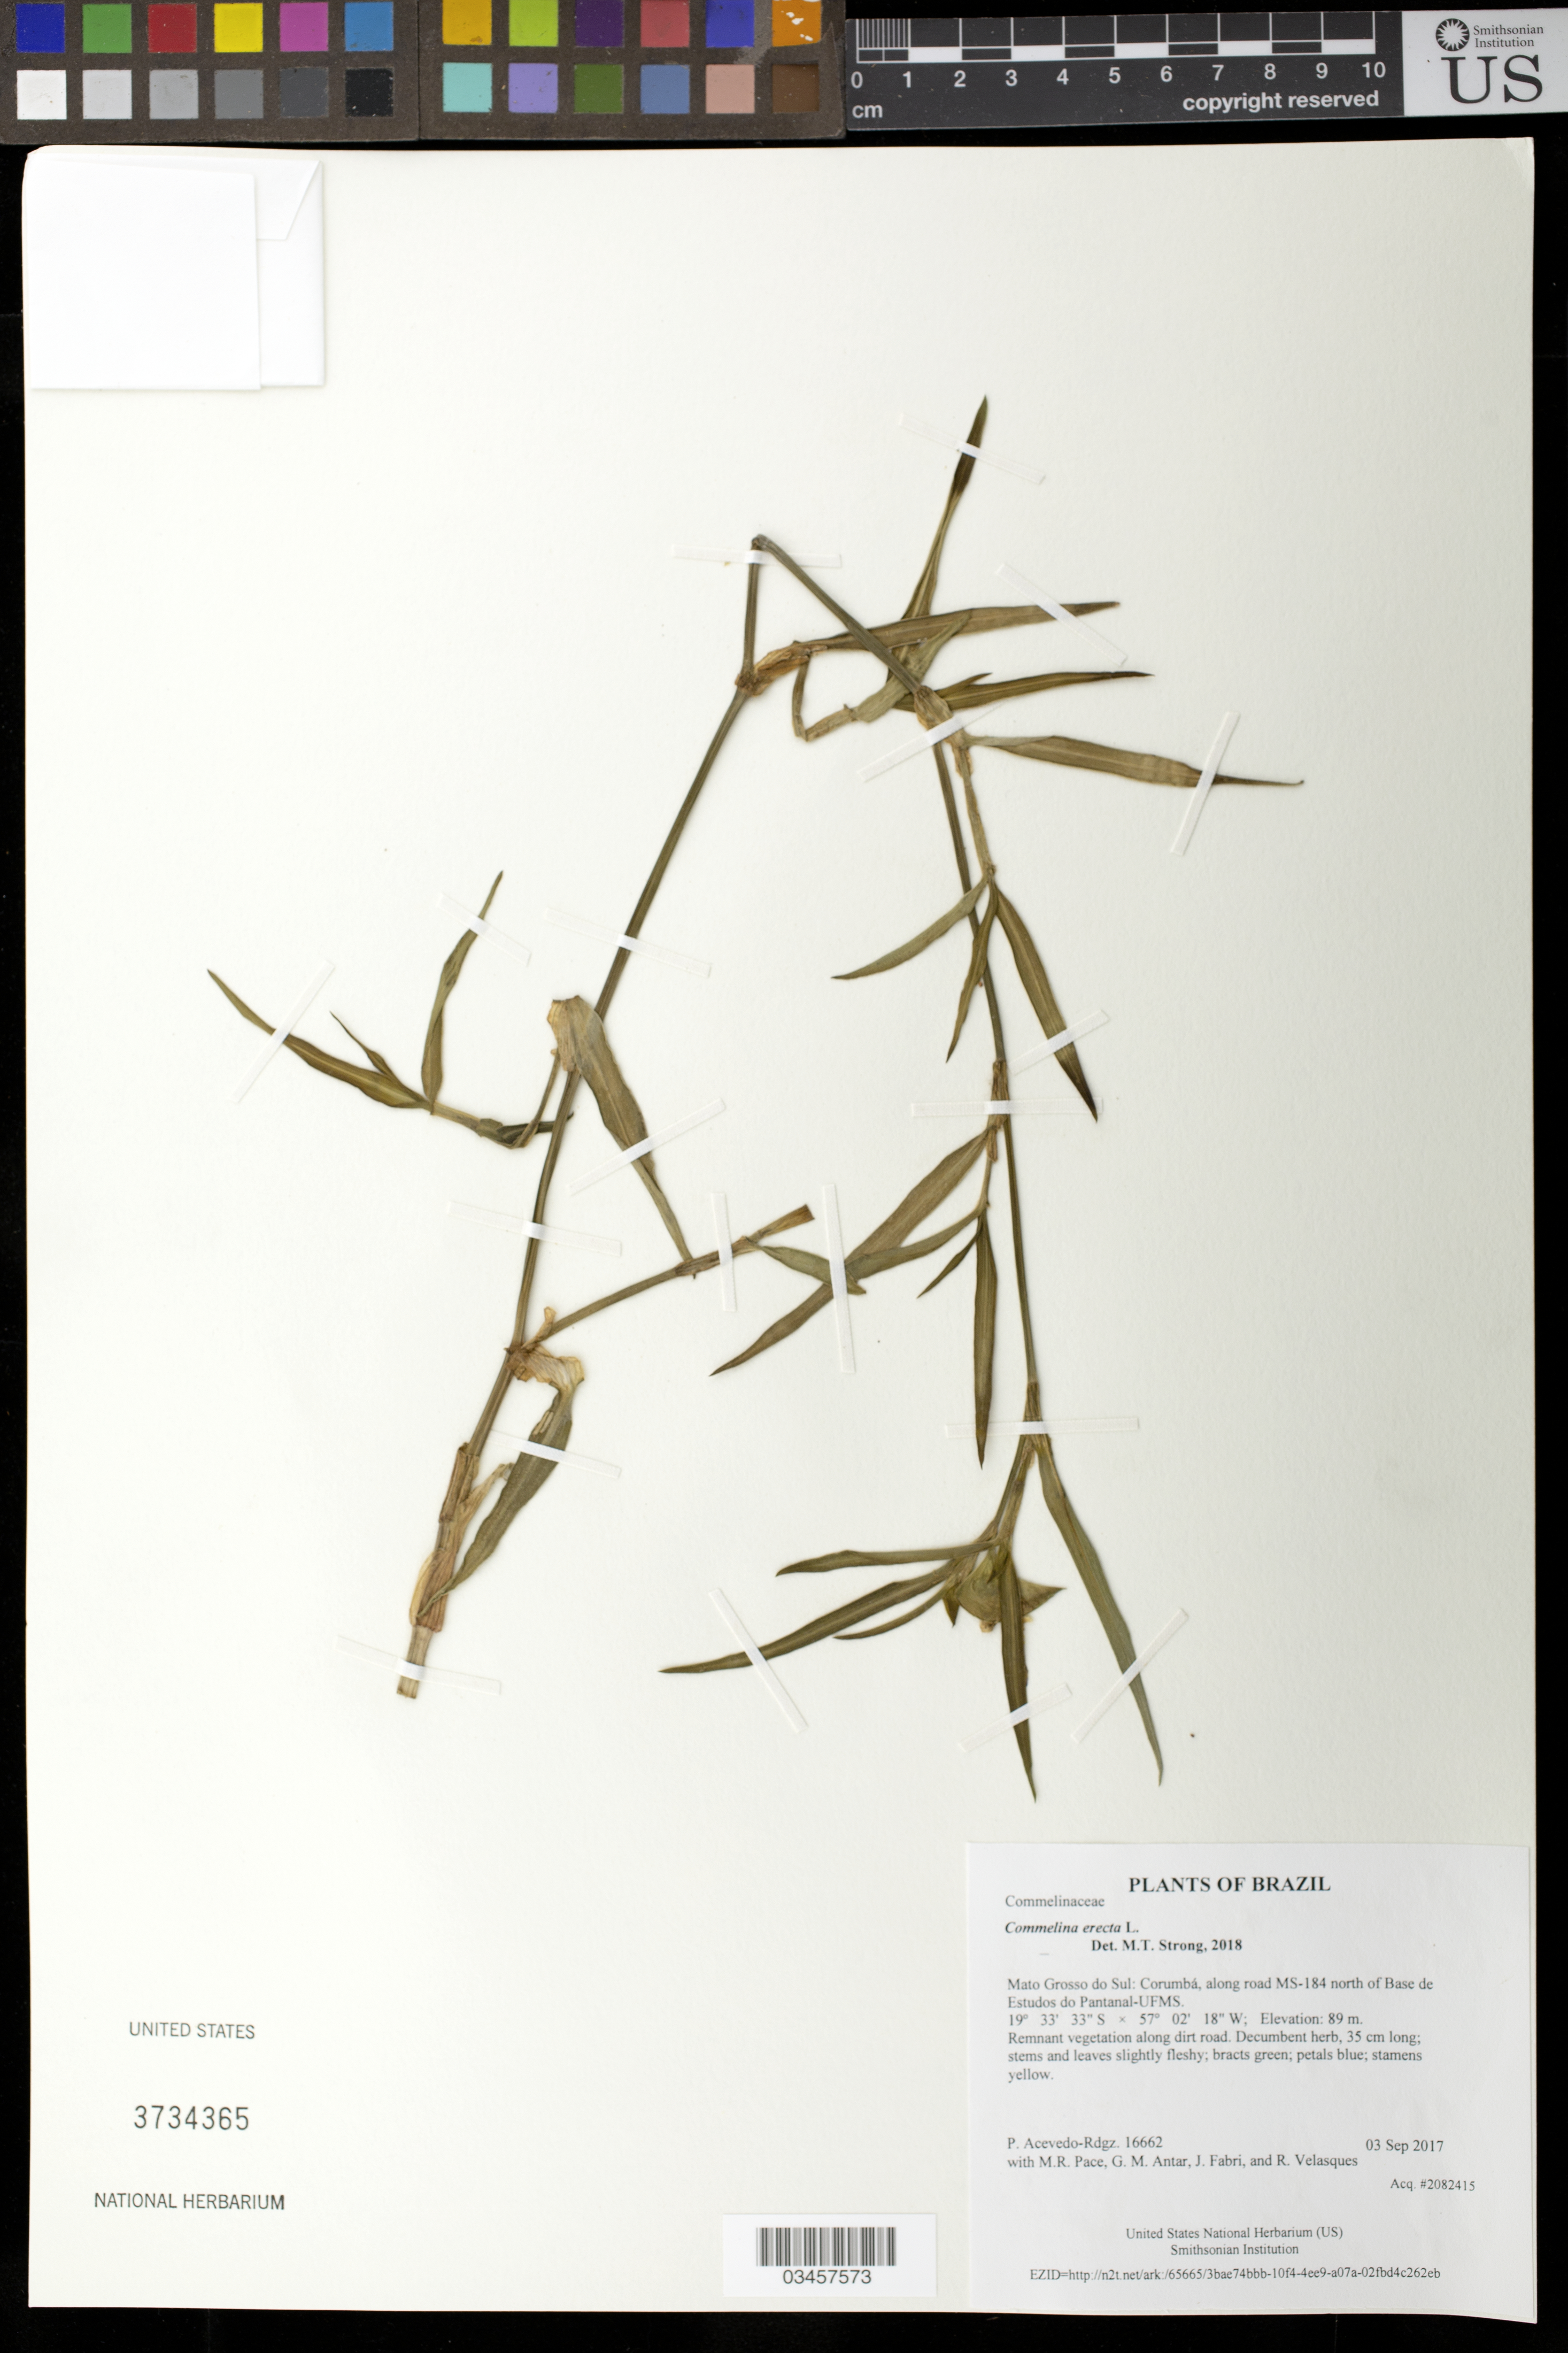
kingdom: Plantae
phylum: Tracheophyta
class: Liliopsida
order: Commelinales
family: Commelinaceae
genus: Commelina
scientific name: Commelina erecta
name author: L.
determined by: Strong, Mark T., (BOT), Smithsonian Institution - National Museum of Natural History (UNITED STATES)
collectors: P. Acevedo-Rodr., M. R. Pace, G. M. Antar, J. Fabri & R. Velasques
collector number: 16662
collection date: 2017-09-03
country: Brazil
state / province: Mato Grosso do Sul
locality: Corumbá, along road MS-184 north of Base de Estudos do Pantanal-UFMS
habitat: Remnant vegetation along dirt road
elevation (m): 89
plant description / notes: US, NY, K, MO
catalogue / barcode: US 3734365